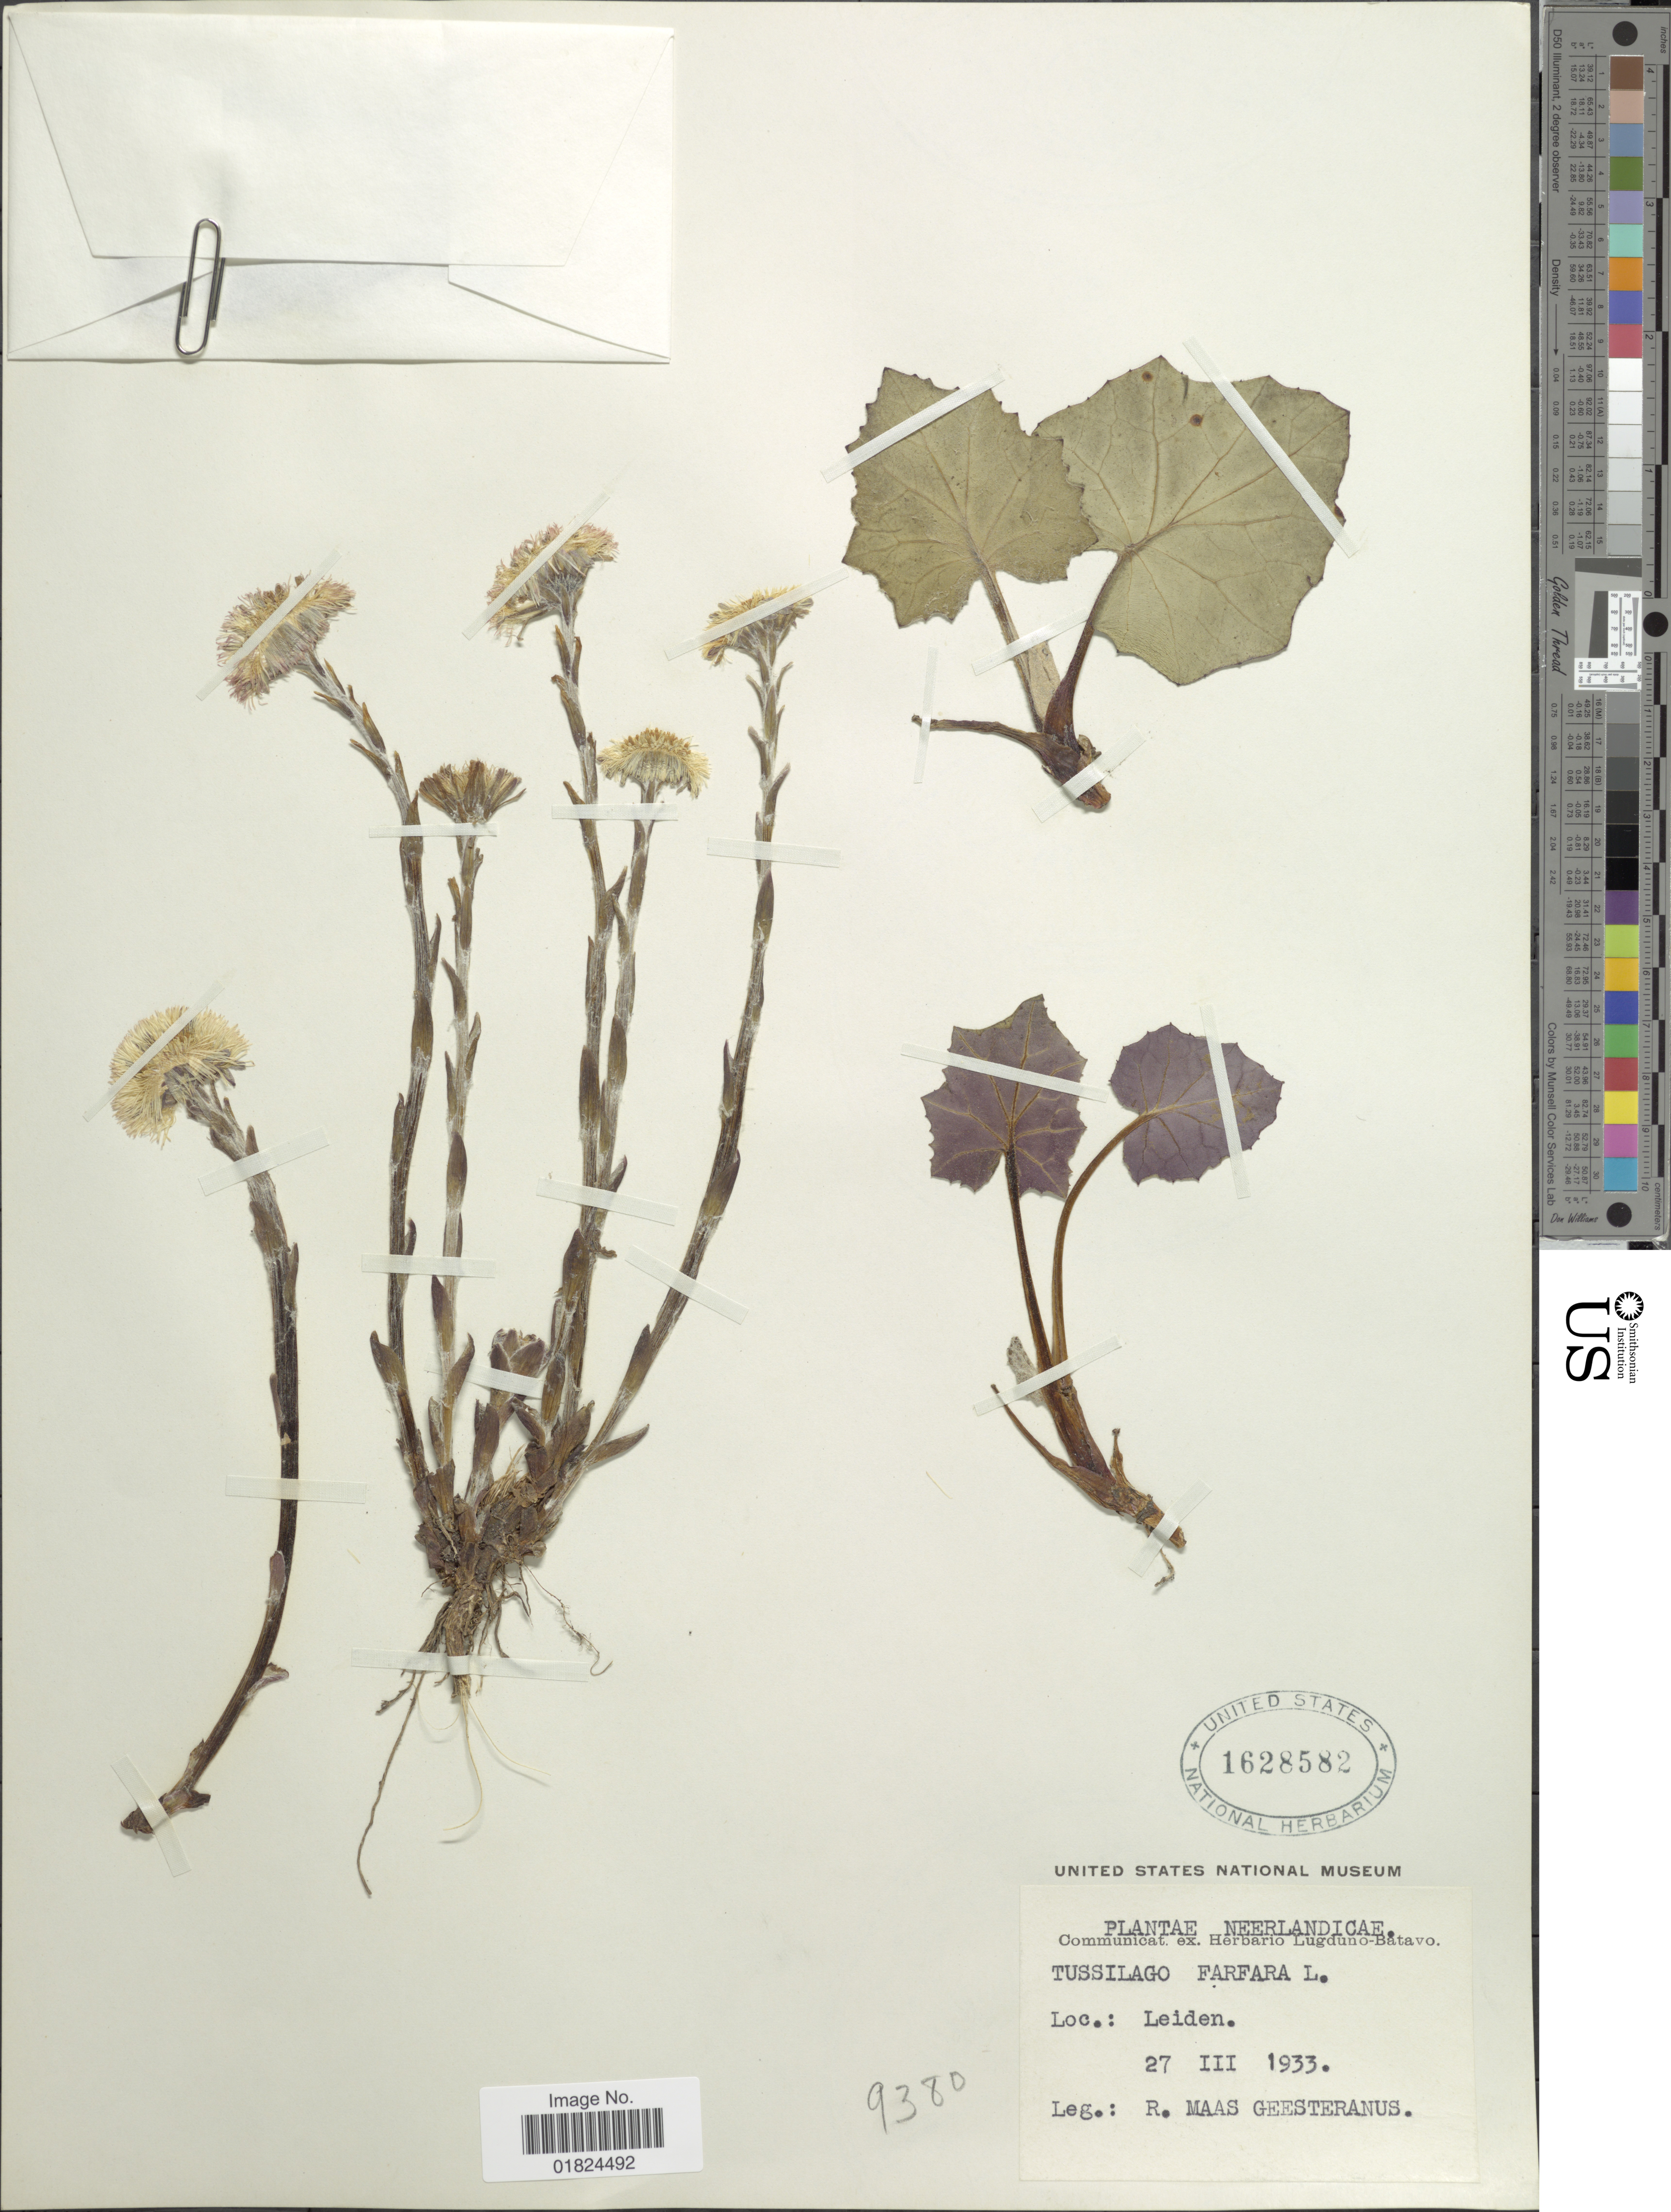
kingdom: Plantae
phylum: Tracheophyta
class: Magnoliopsida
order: Asterales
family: Asteraceae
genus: Tussilago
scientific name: Tussilago farfara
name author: L.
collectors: R. A. Maas Geesteranus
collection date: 1933-03-27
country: Netherlands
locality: Neerlandica, Leiden.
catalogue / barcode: US 1628582